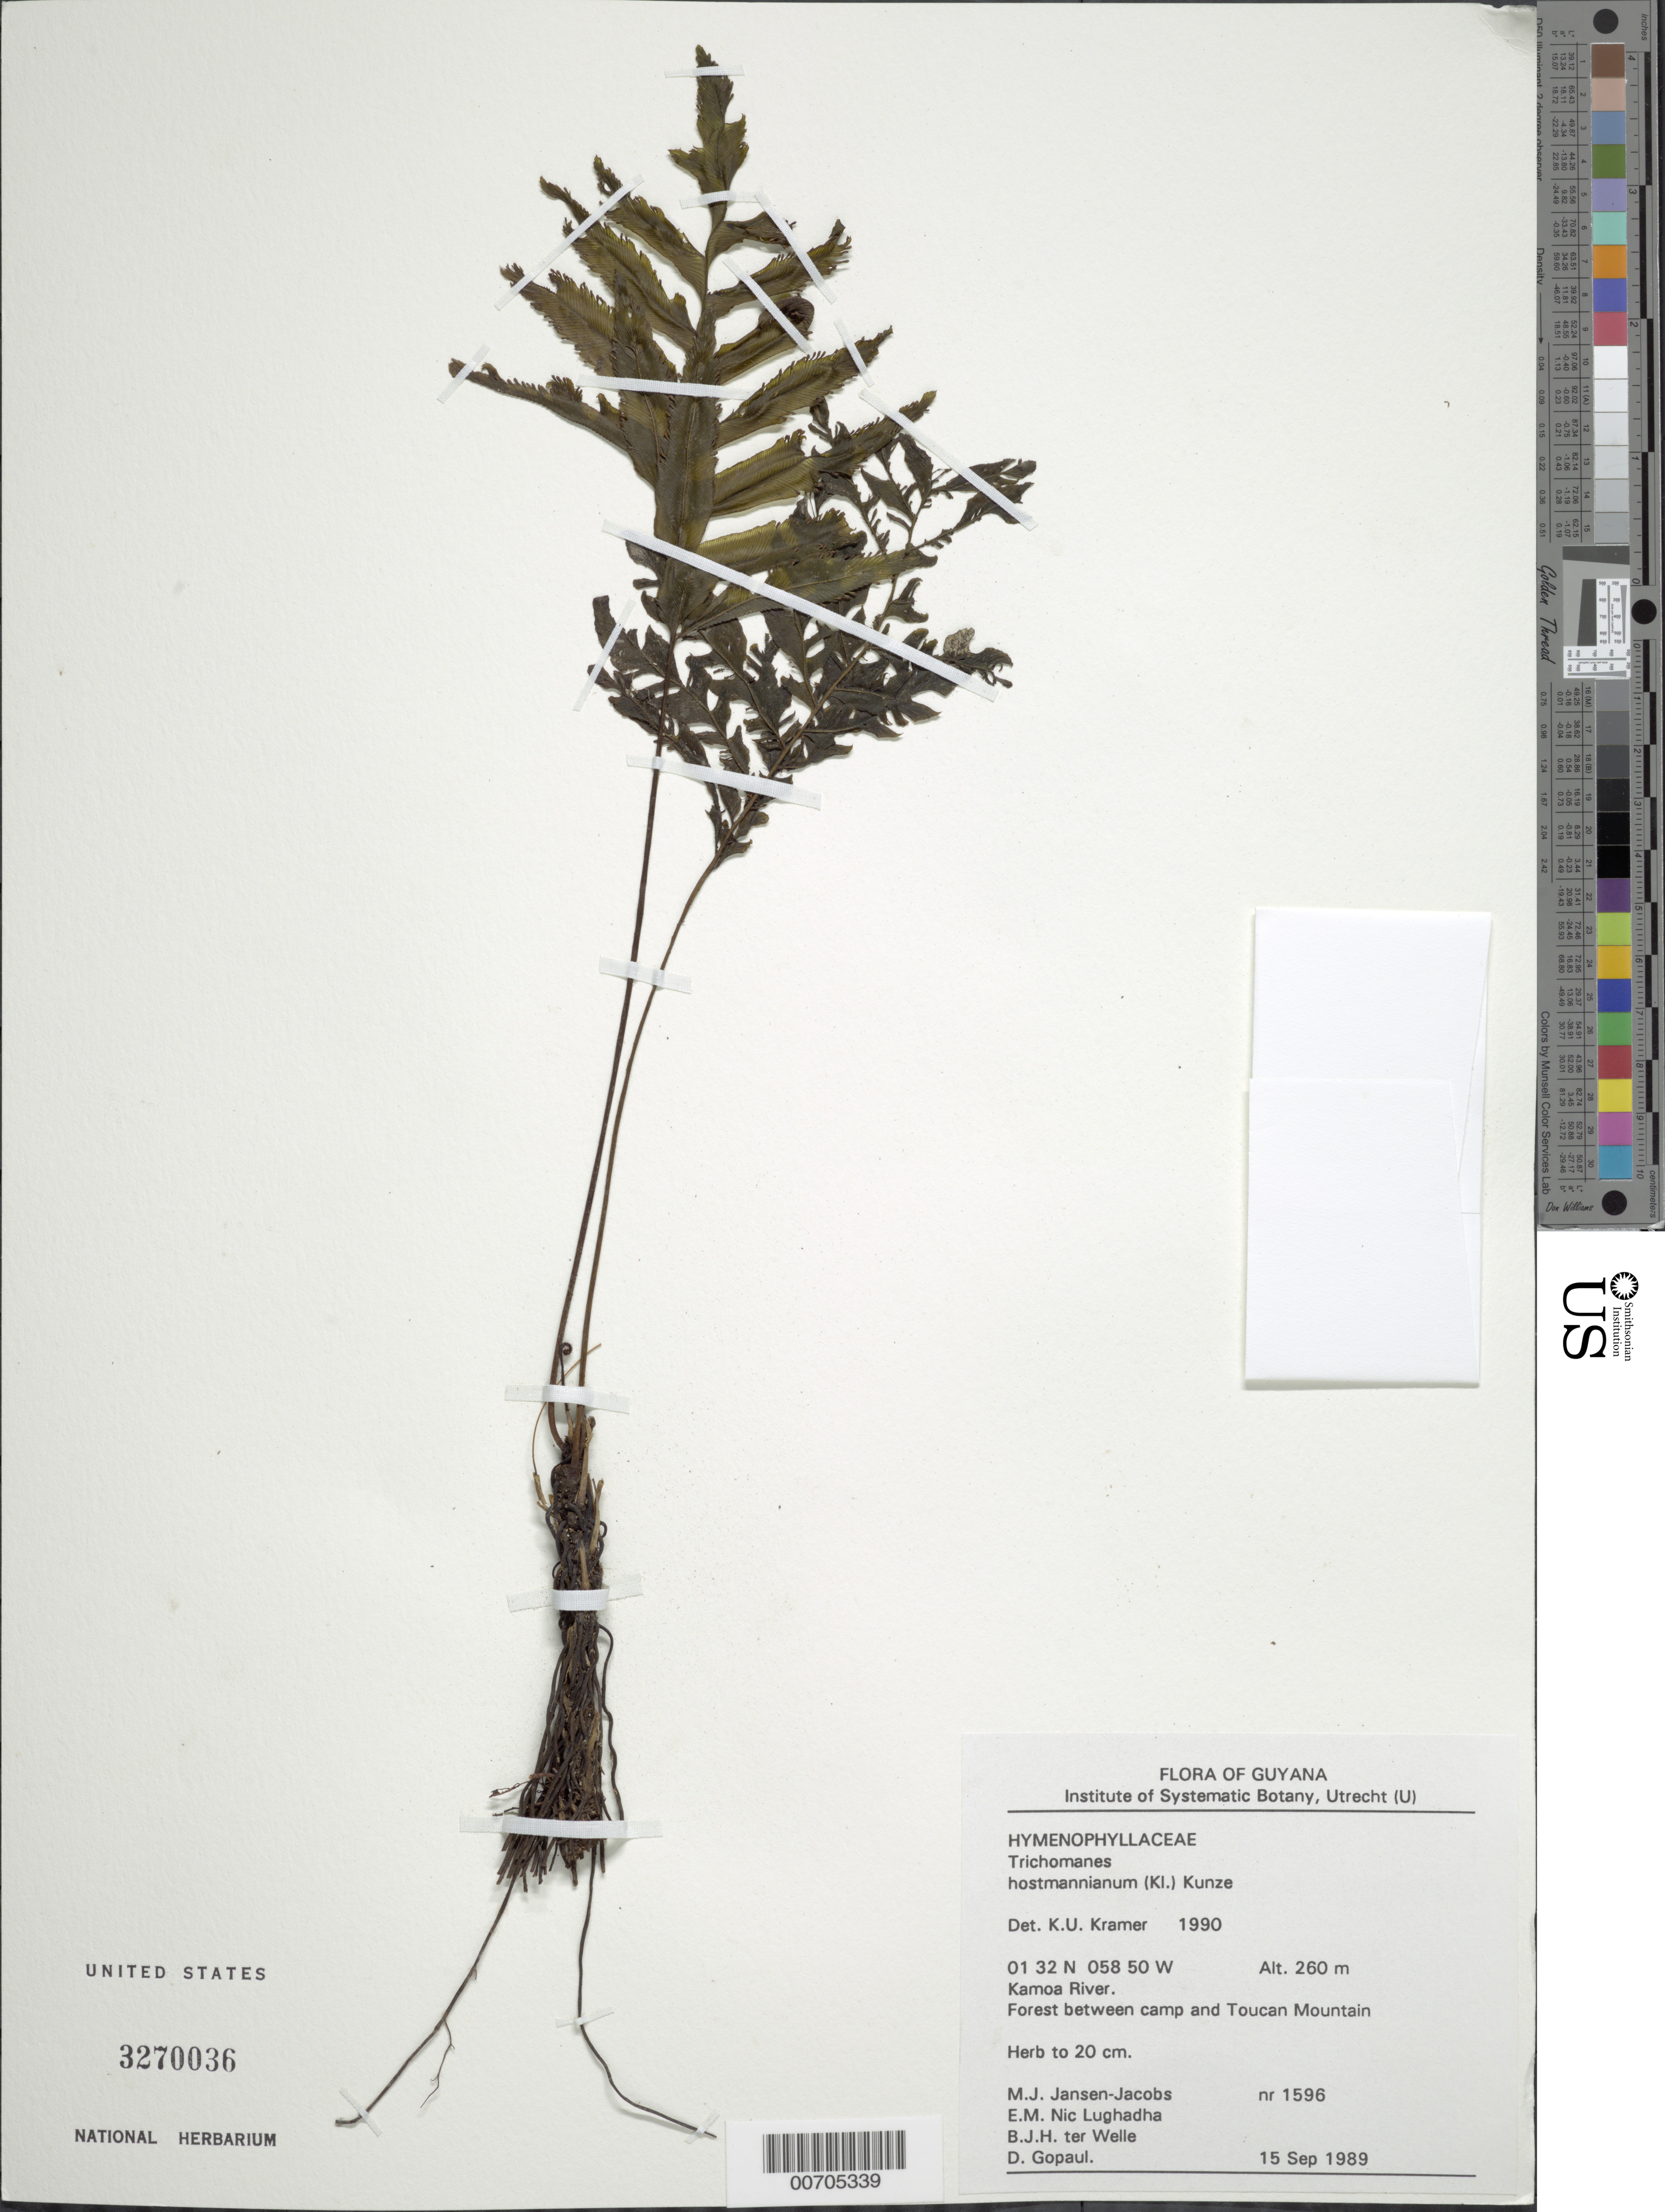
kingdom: Plantae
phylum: Tracheophyta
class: Polypodiopsida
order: Hymenophyllales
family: Hymenophyllaceae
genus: Trichomanes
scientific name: Trichomanes hostmannianum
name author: (Klotzsch) Kunze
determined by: Kramer, K. U.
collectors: M. J. Jansen-Jacobs, E. Nic Lughadha, B. Welle & D. Gopaul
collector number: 1596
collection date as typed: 15-Sep-89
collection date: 1989-09-15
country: Guyana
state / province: U. Takutu-U. Essequibo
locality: Toucan Mountain, Kamoa River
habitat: Forest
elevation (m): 260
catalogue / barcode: US 3270036